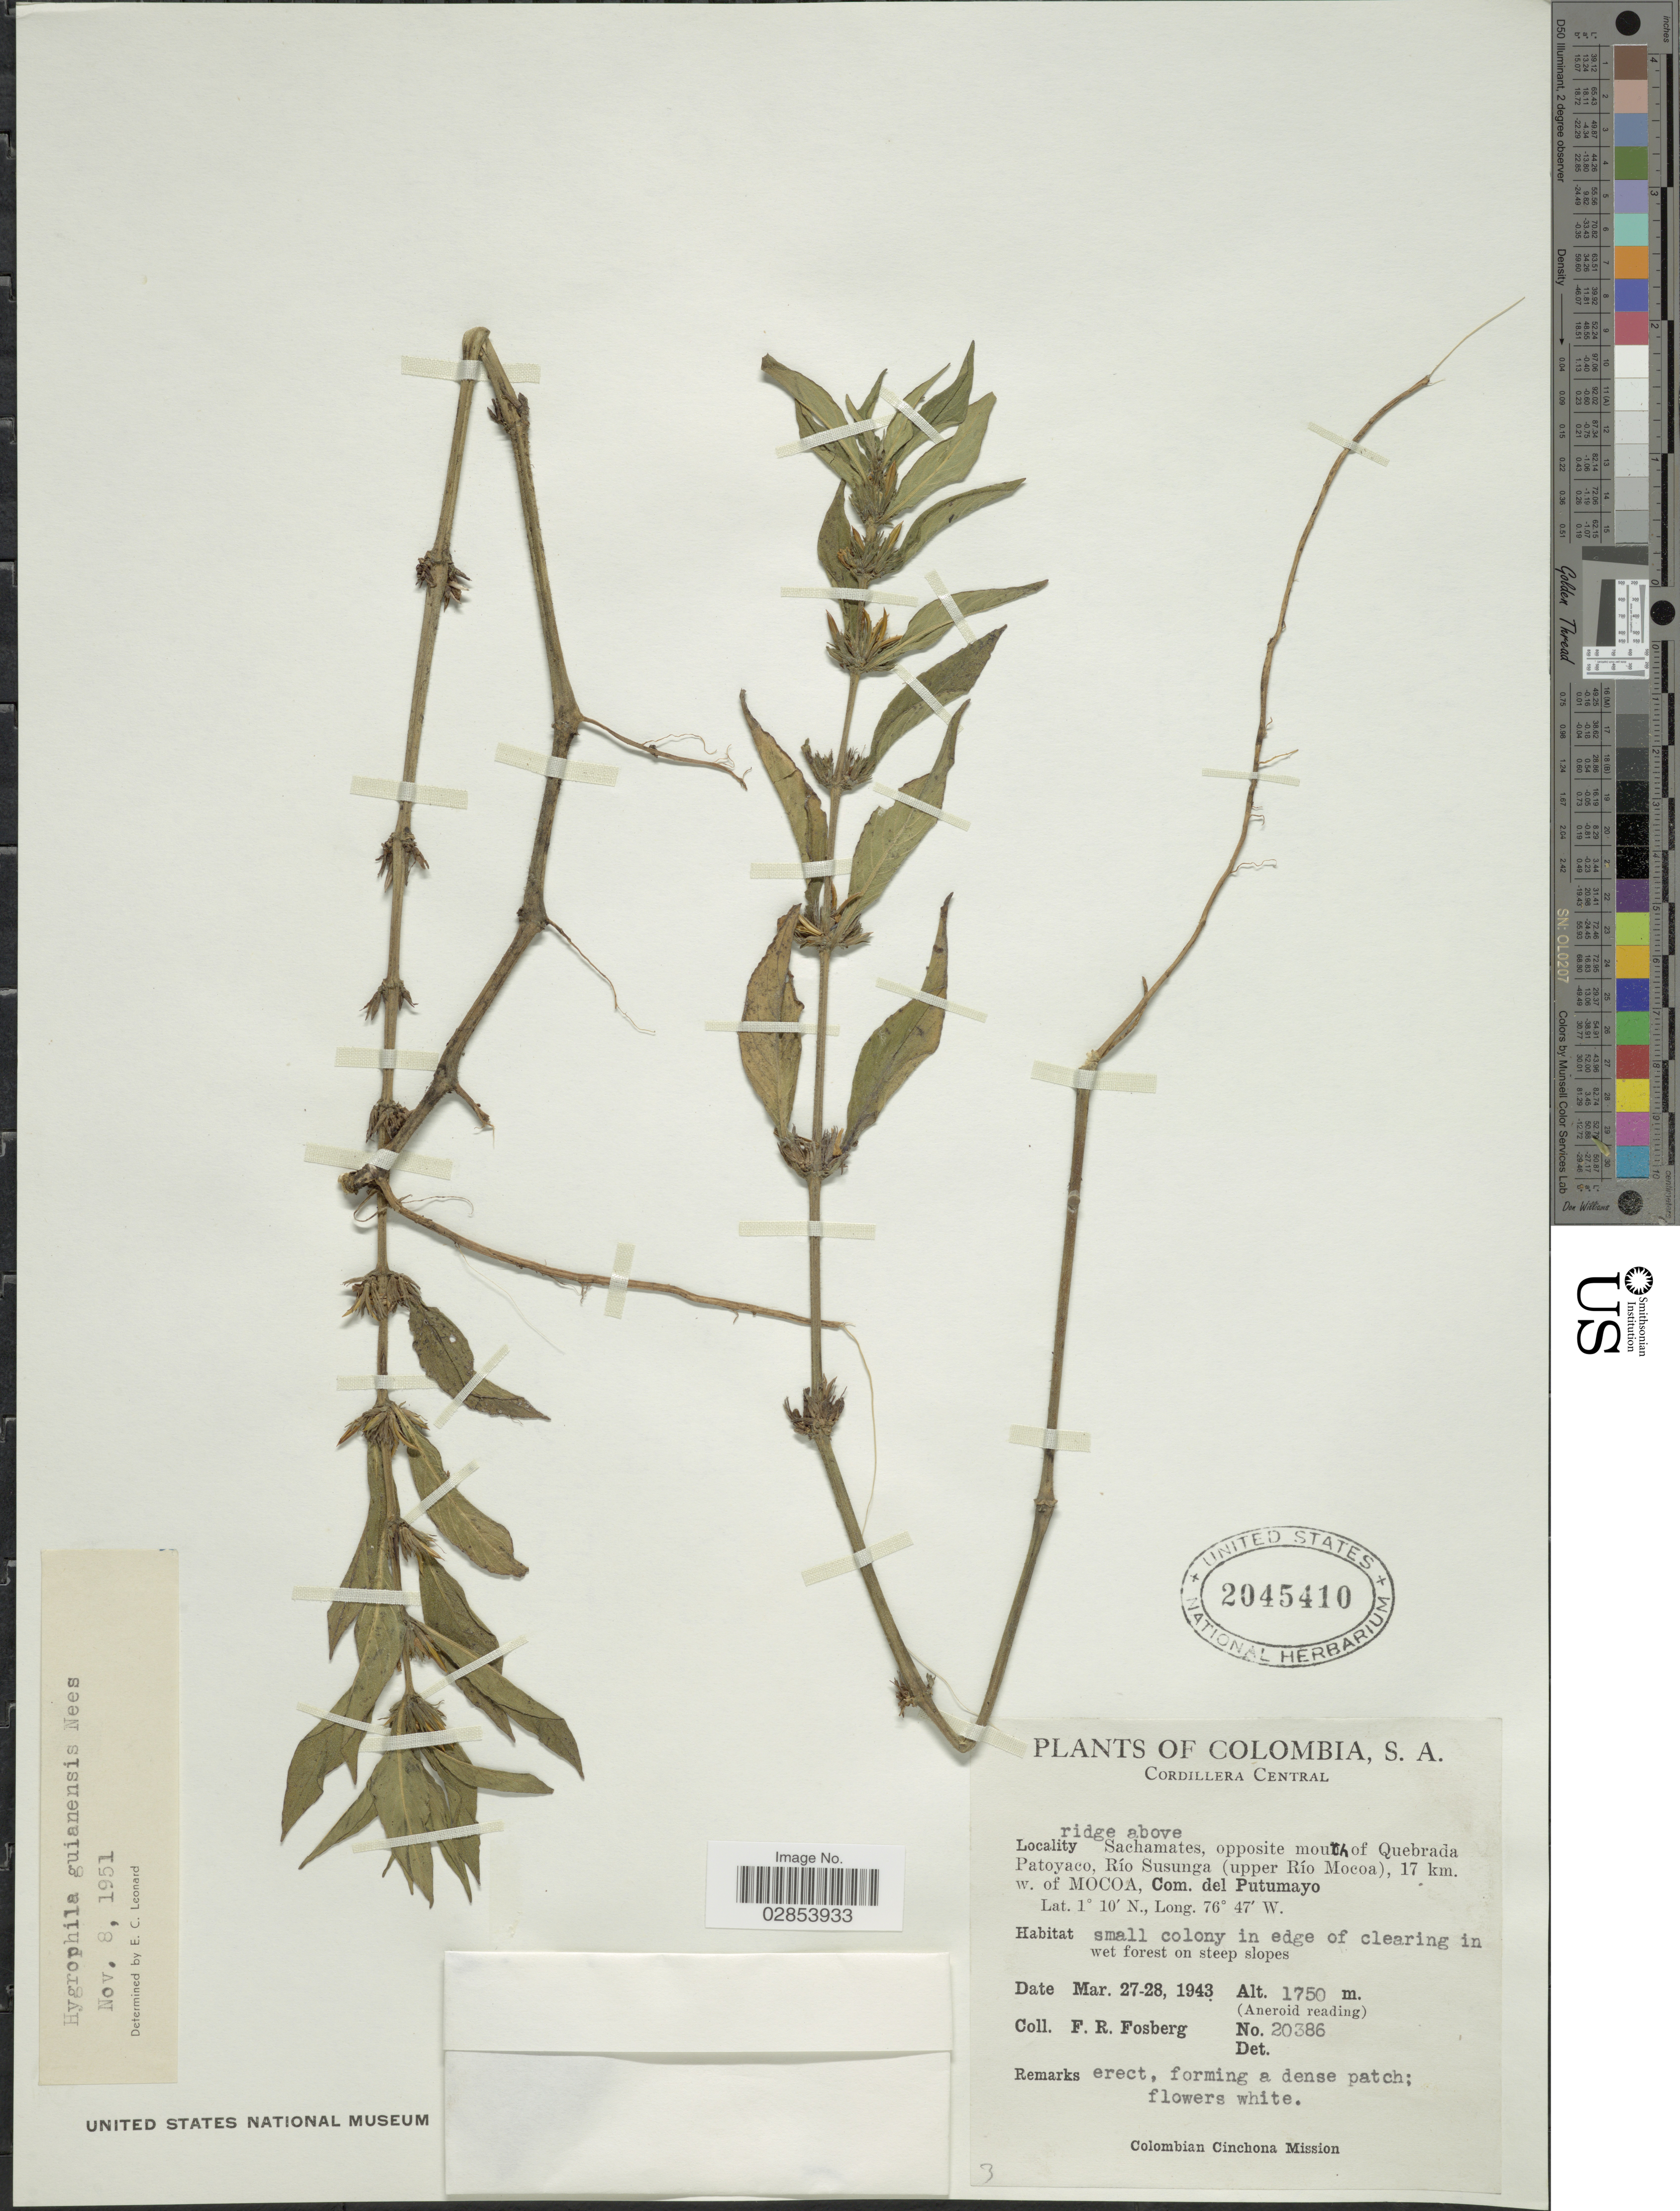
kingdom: Plantae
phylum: Tracheophyta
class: Magnoliopsida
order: Lamiales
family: Acanthaceae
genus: Hygrophila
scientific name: Hygrophila costata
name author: Nees & T. Nees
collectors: F. R. Fosberg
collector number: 20386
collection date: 1943-03-27/1943-03-28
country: Colombia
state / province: Putumayo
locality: Sachamates, opposite mouth of Quebrada Patoyaco, Río Susunga (upper Río Mocoa), 17 km. w. of Mocoa.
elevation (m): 1750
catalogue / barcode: US 2045410